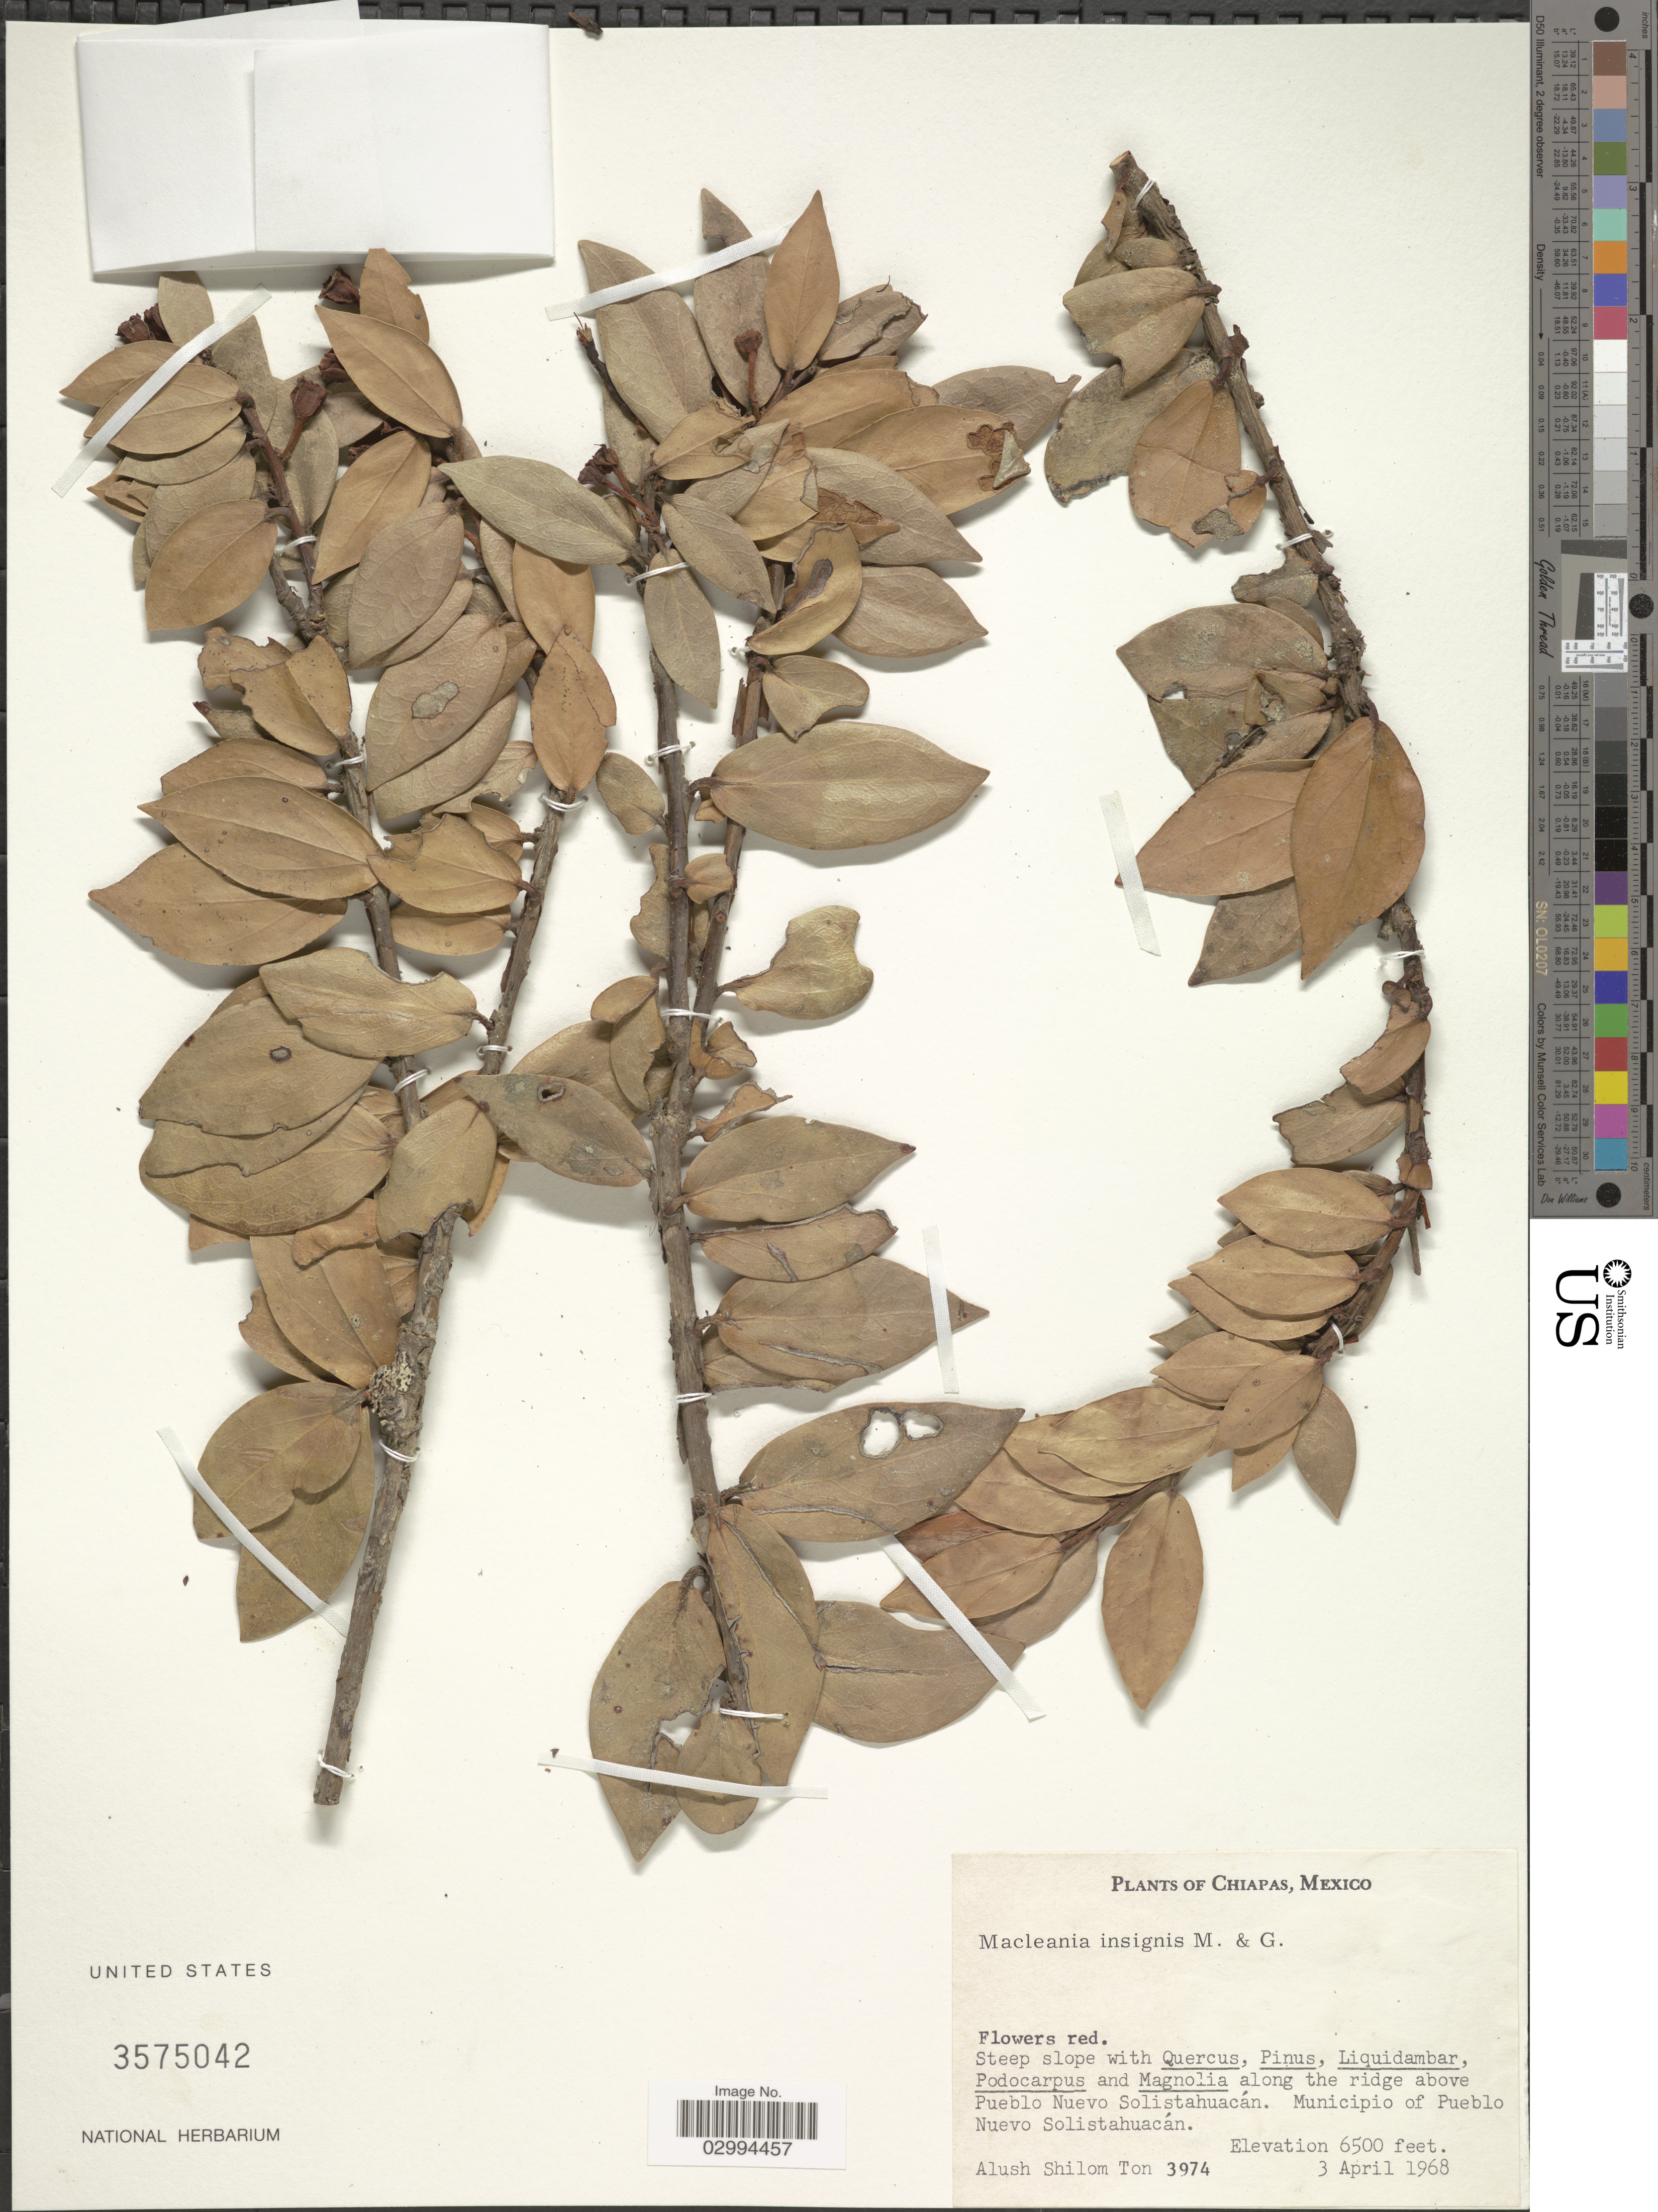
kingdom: Plantae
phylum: Tracheophyta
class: Magnoliopsida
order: Ericales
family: Ericaceae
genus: Macleania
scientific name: Macleania insignis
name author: M. Martens & Galeotti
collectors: A. S. Ton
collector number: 3974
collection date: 1968-04-03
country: Mexico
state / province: Chiapas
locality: Along the ridge above Pueblo Nuevo Solistahuacán. Municipio of Pueblo Nuevo Solistahuacán.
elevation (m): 1981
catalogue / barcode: US 3575042